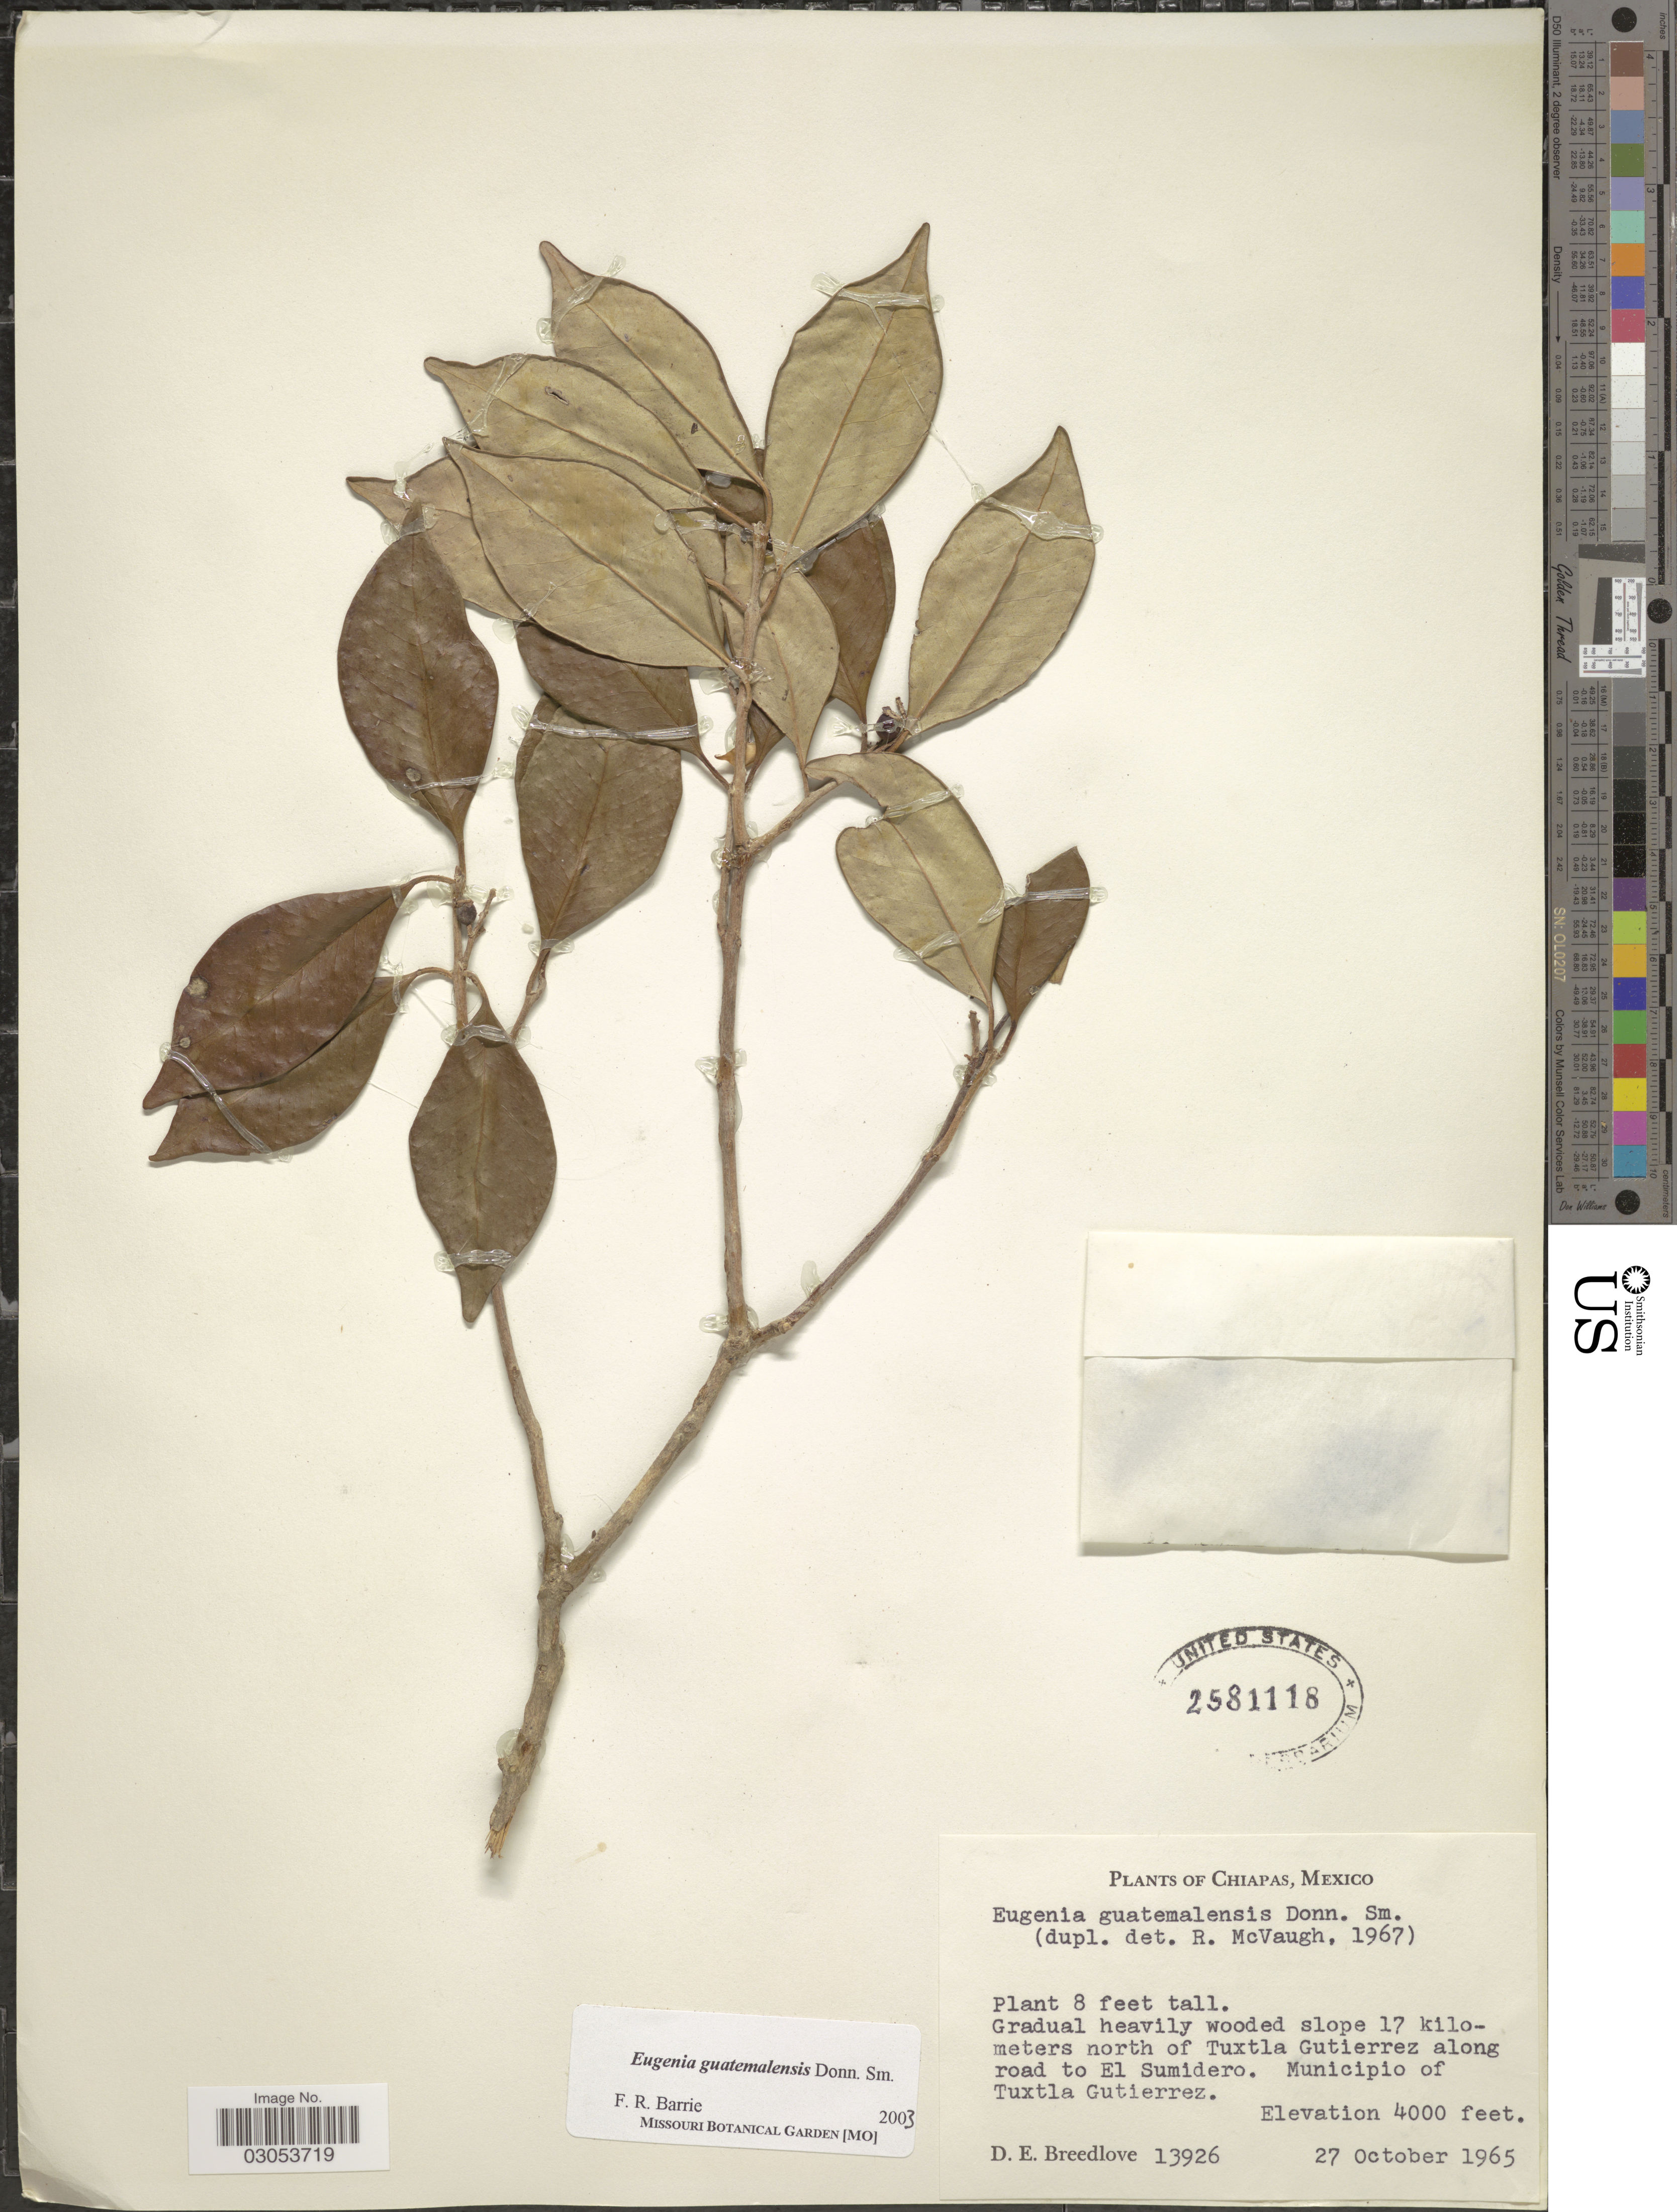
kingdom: Plantae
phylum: Tracheophyta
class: Magnoliopsida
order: Myrtales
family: Myrtaceae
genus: Eugenia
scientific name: Eugenia guatemalensis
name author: Donn. Sm.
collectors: D. E. Breedlove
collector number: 13926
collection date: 1965-10-27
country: Mexico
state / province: Chiapas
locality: Gradual heavily wooded slope 17 kilometers north of Tuxtla Gutierrez along road to El Sumidero. Municipio of Tuxtla Gutierrez.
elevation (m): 1219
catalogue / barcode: US 2581118